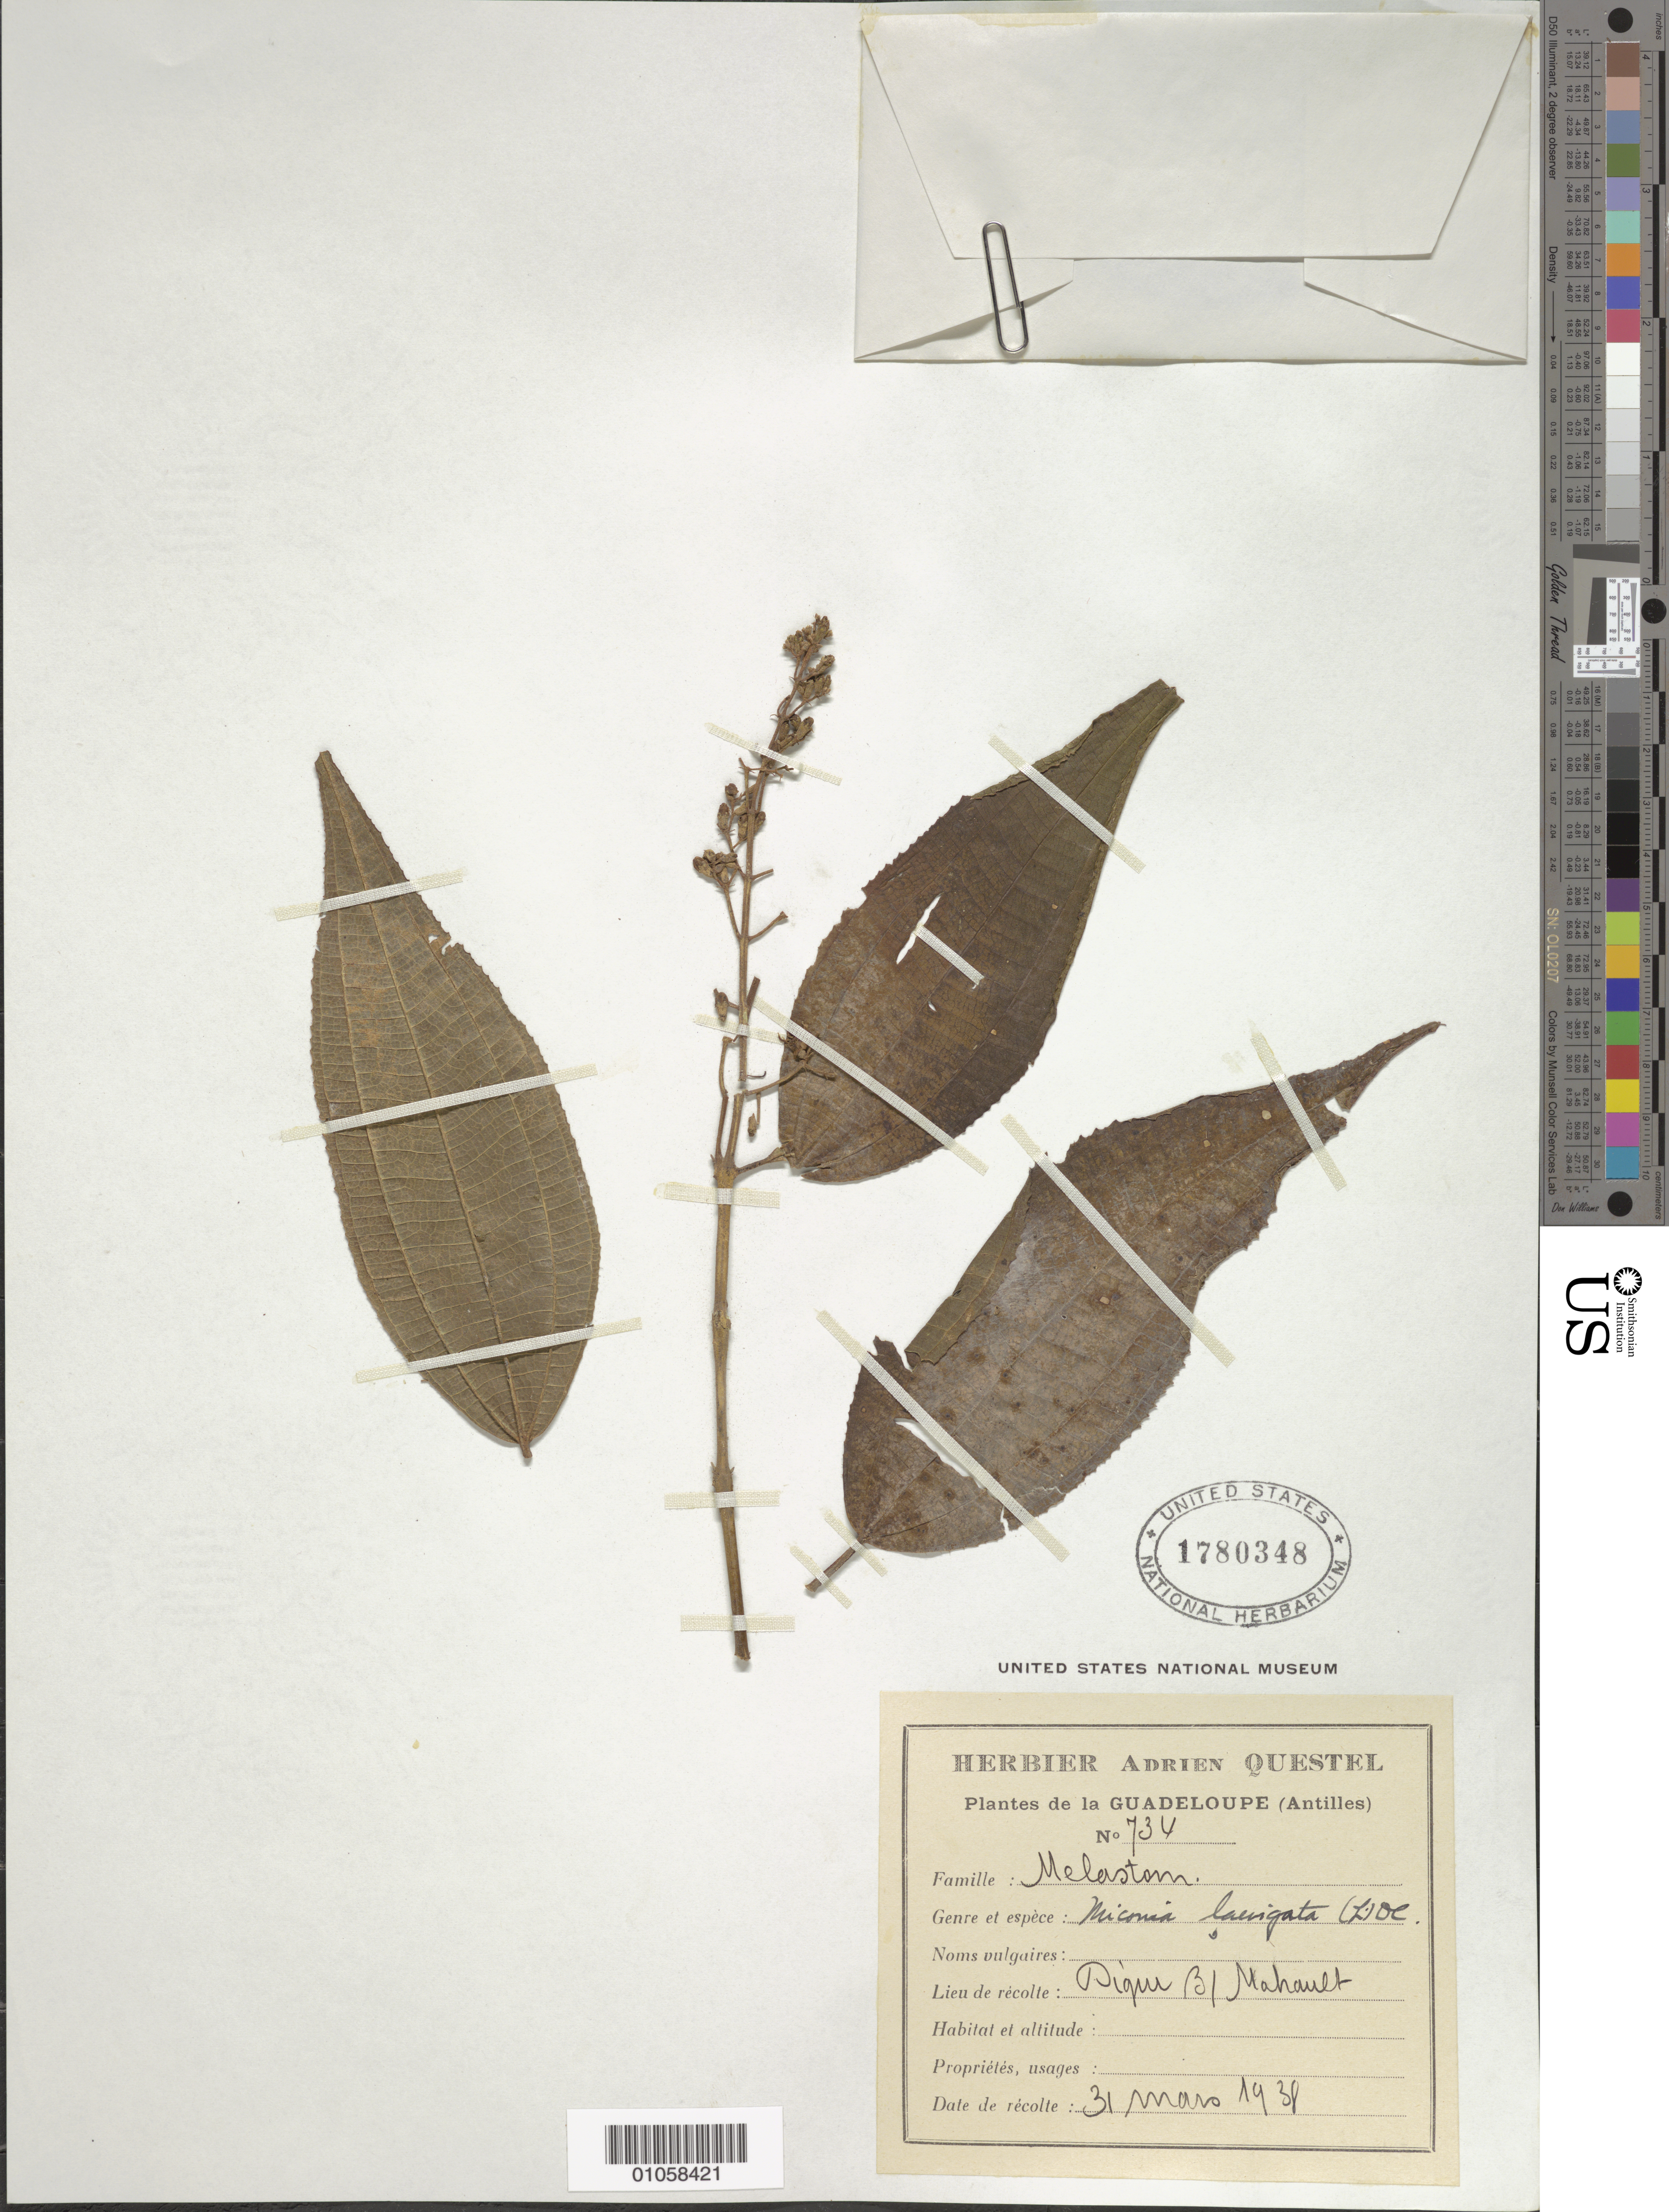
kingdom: Plantae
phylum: Tracheophyta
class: Magnoliopsida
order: Myrtales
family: Melastomataceae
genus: Miconia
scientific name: Miconia laevigata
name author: (L.) D. Don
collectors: A. Questel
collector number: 734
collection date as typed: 31 Mar 1938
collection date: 1938-03-31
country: Guadeloupe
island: Basse Terre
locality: Digue Baie Mahault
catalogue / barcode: US 1780348